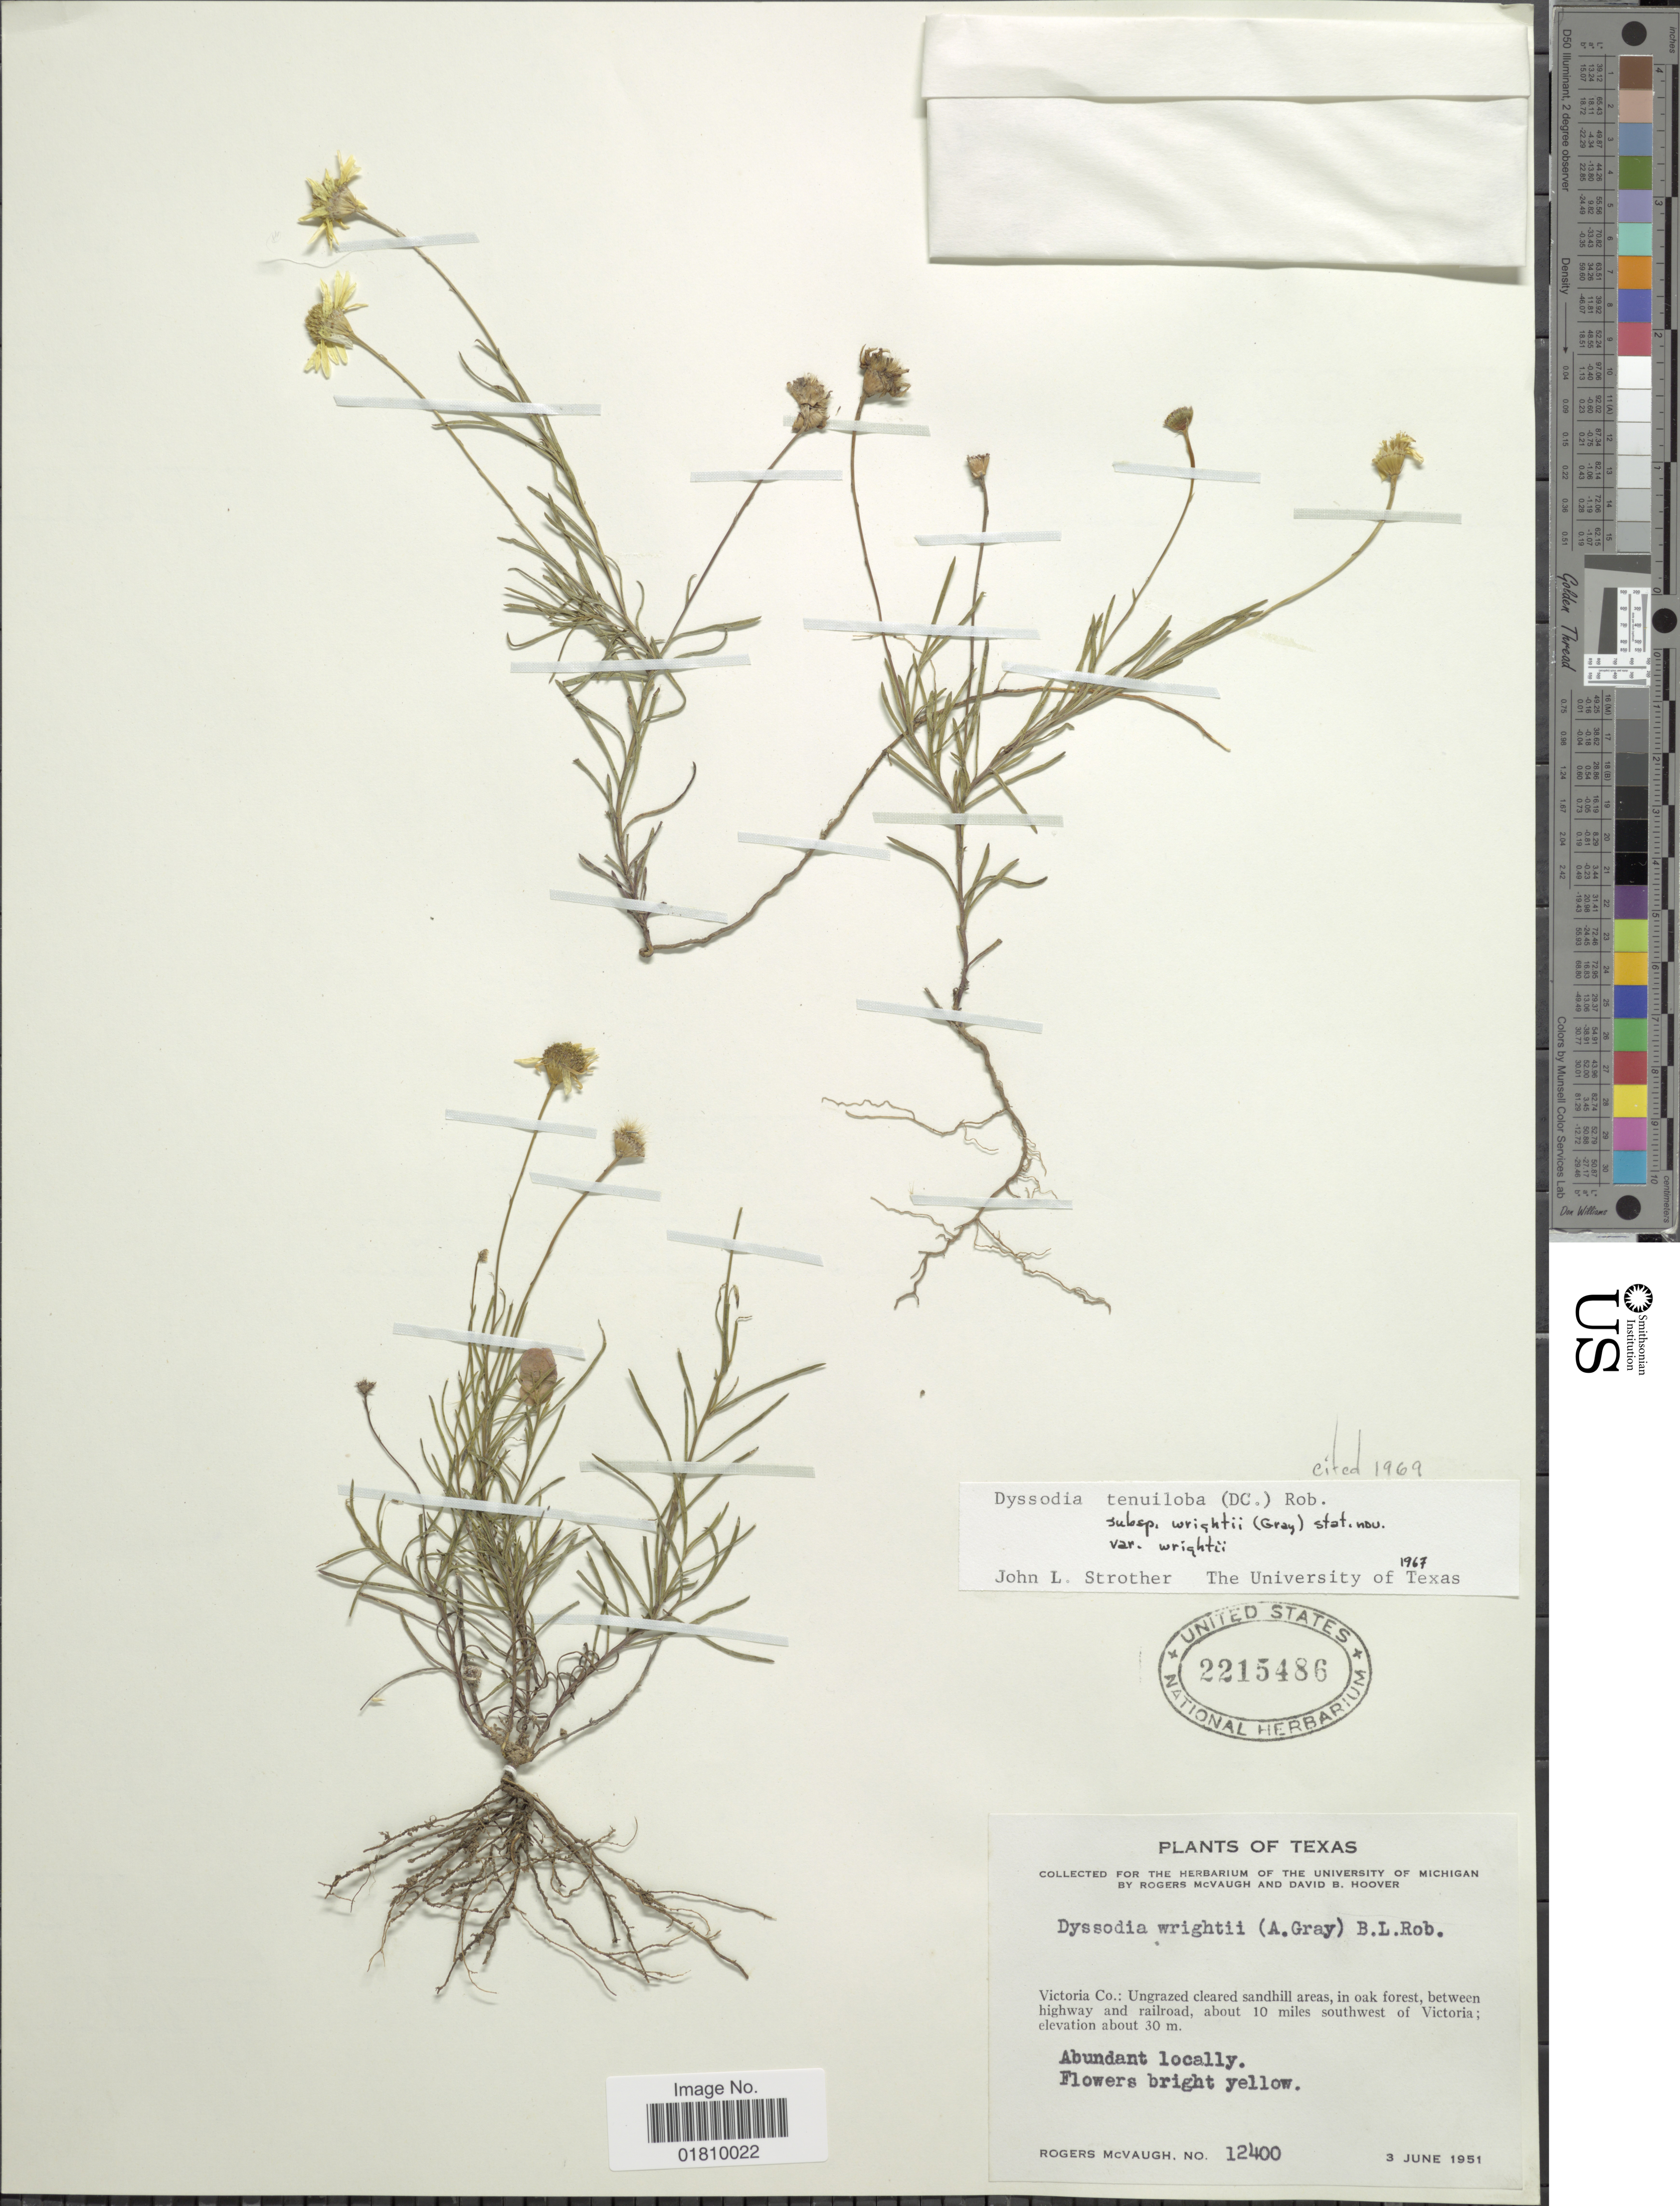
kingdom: Plantae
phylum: Tracheophyta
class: Magnoliopsida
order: Asterales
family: Asteraceae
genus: Thymophylla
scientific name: Thymophylla tenuiloba var. wrightii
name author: (A. Gray) Strother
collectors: R. McVaugh & D. B. Hoover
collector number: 12400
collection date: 1951-06-03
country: United States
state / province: Texas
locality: Victoria Co.: ungrazed cleared sandhill areas, in oak forest, between highway and railroad, about 10 miles southwest of Victoria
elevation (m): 30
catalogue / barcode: US 2215486